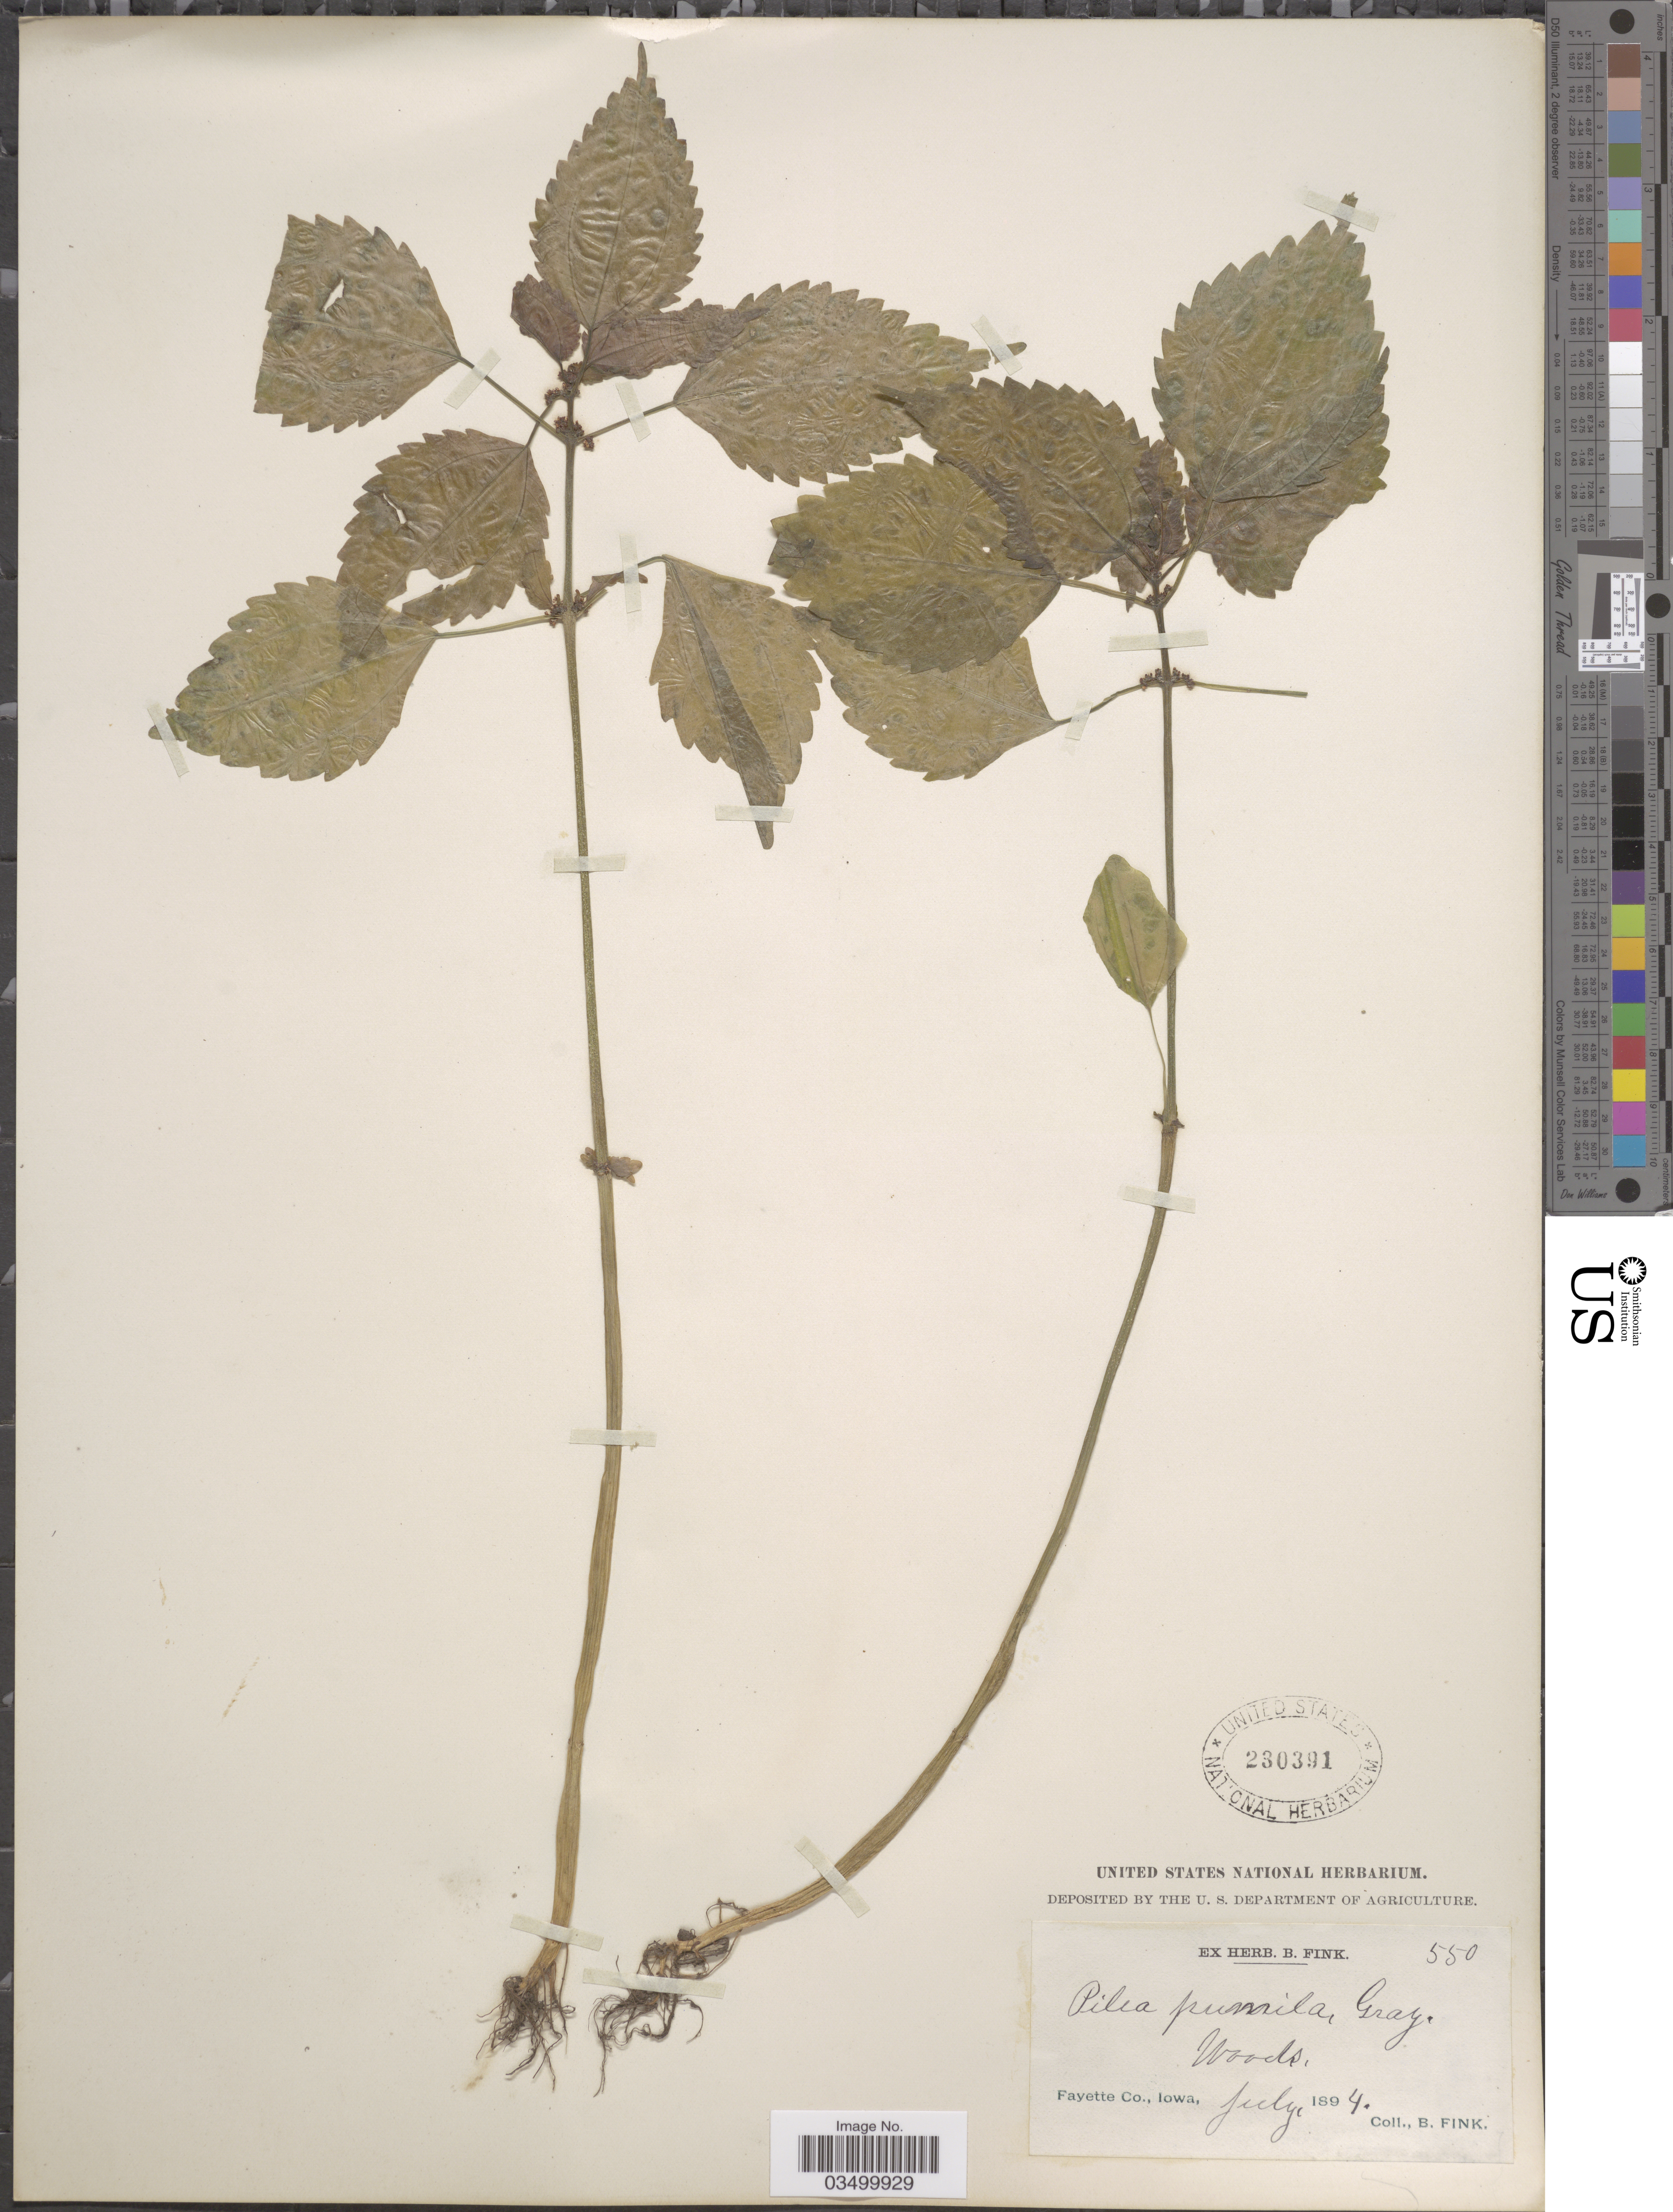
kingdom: Plantae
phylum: Tracheophyta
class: Magnoliopsida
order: Rosales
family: Urticaceae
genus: Pilea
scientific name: Pilea pumila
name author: (L.) A. Gray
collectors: B. Fink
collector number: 550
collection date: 1894-07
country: United States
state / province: Iowa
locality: Fayette Co.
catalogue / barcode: US 230391